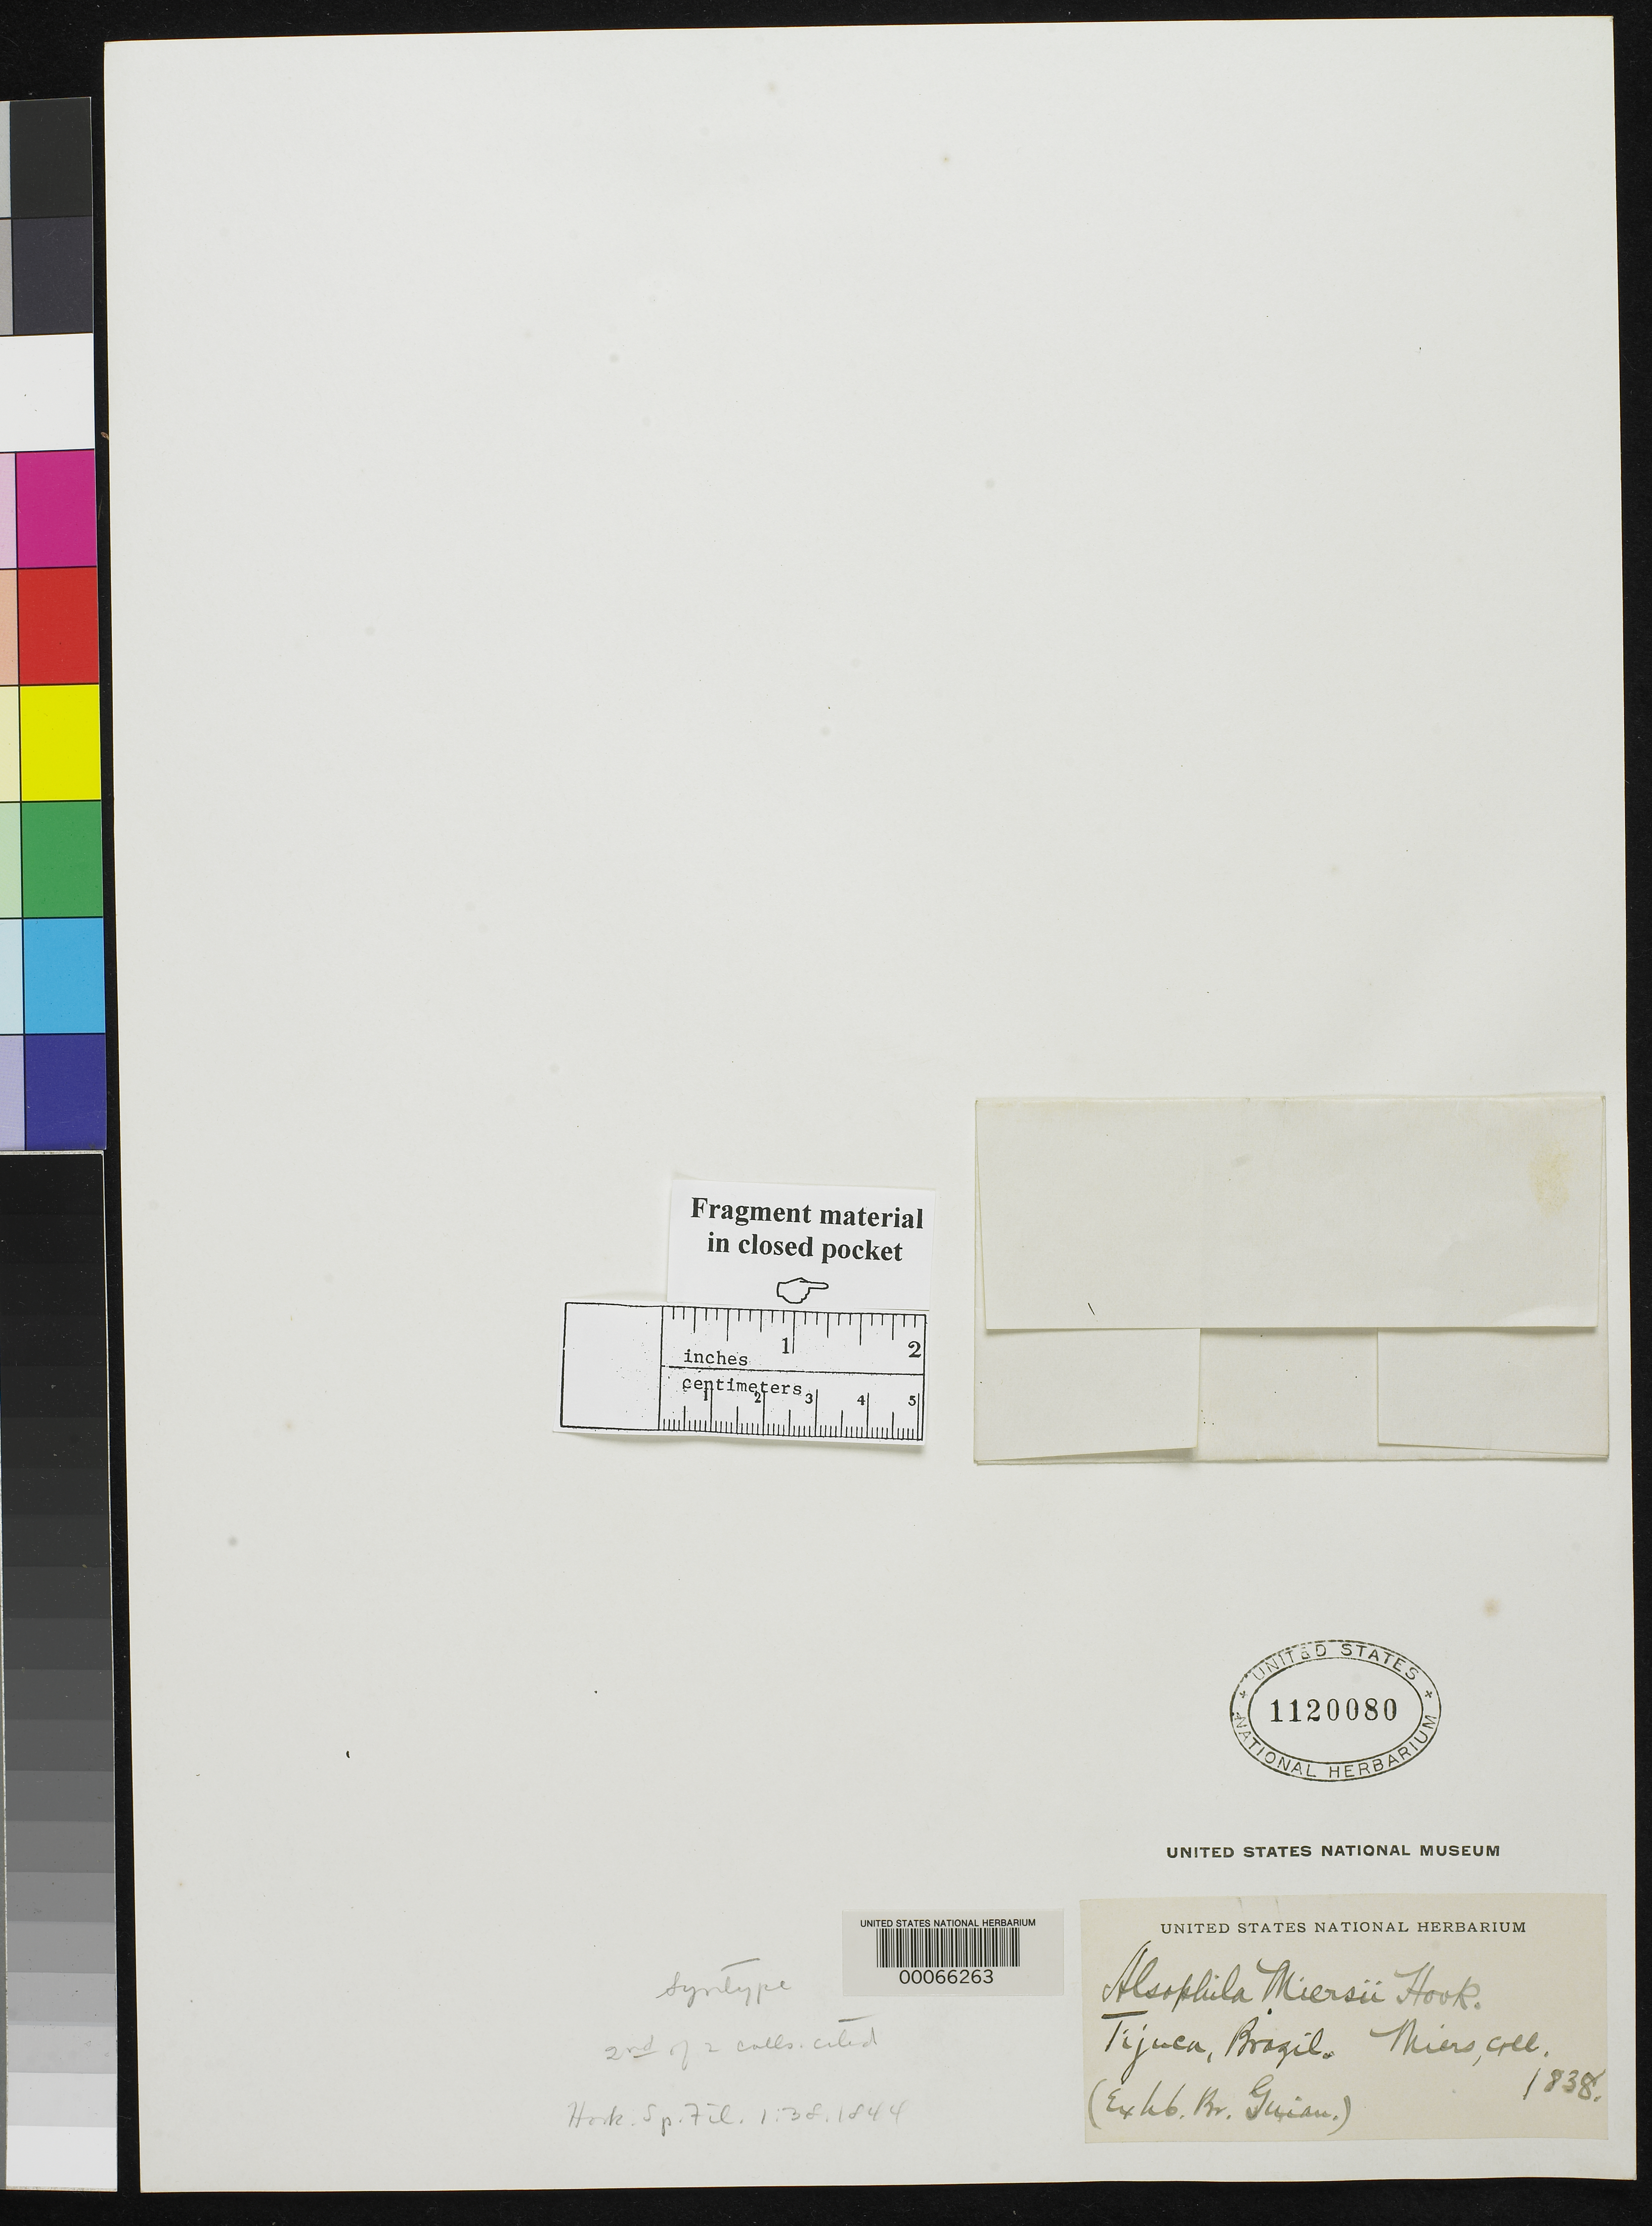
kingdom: Plantae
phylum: Tracheophyta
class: Polypodiopsida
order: Cyatheales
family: Cyatheaceae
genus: Alsophila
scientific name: Alsophila miersii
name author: Hook.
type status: Syntype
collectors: J. Miers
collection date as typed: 1838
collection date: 1838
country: Brazil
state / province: Minas Gerais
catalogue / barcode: US 1120080